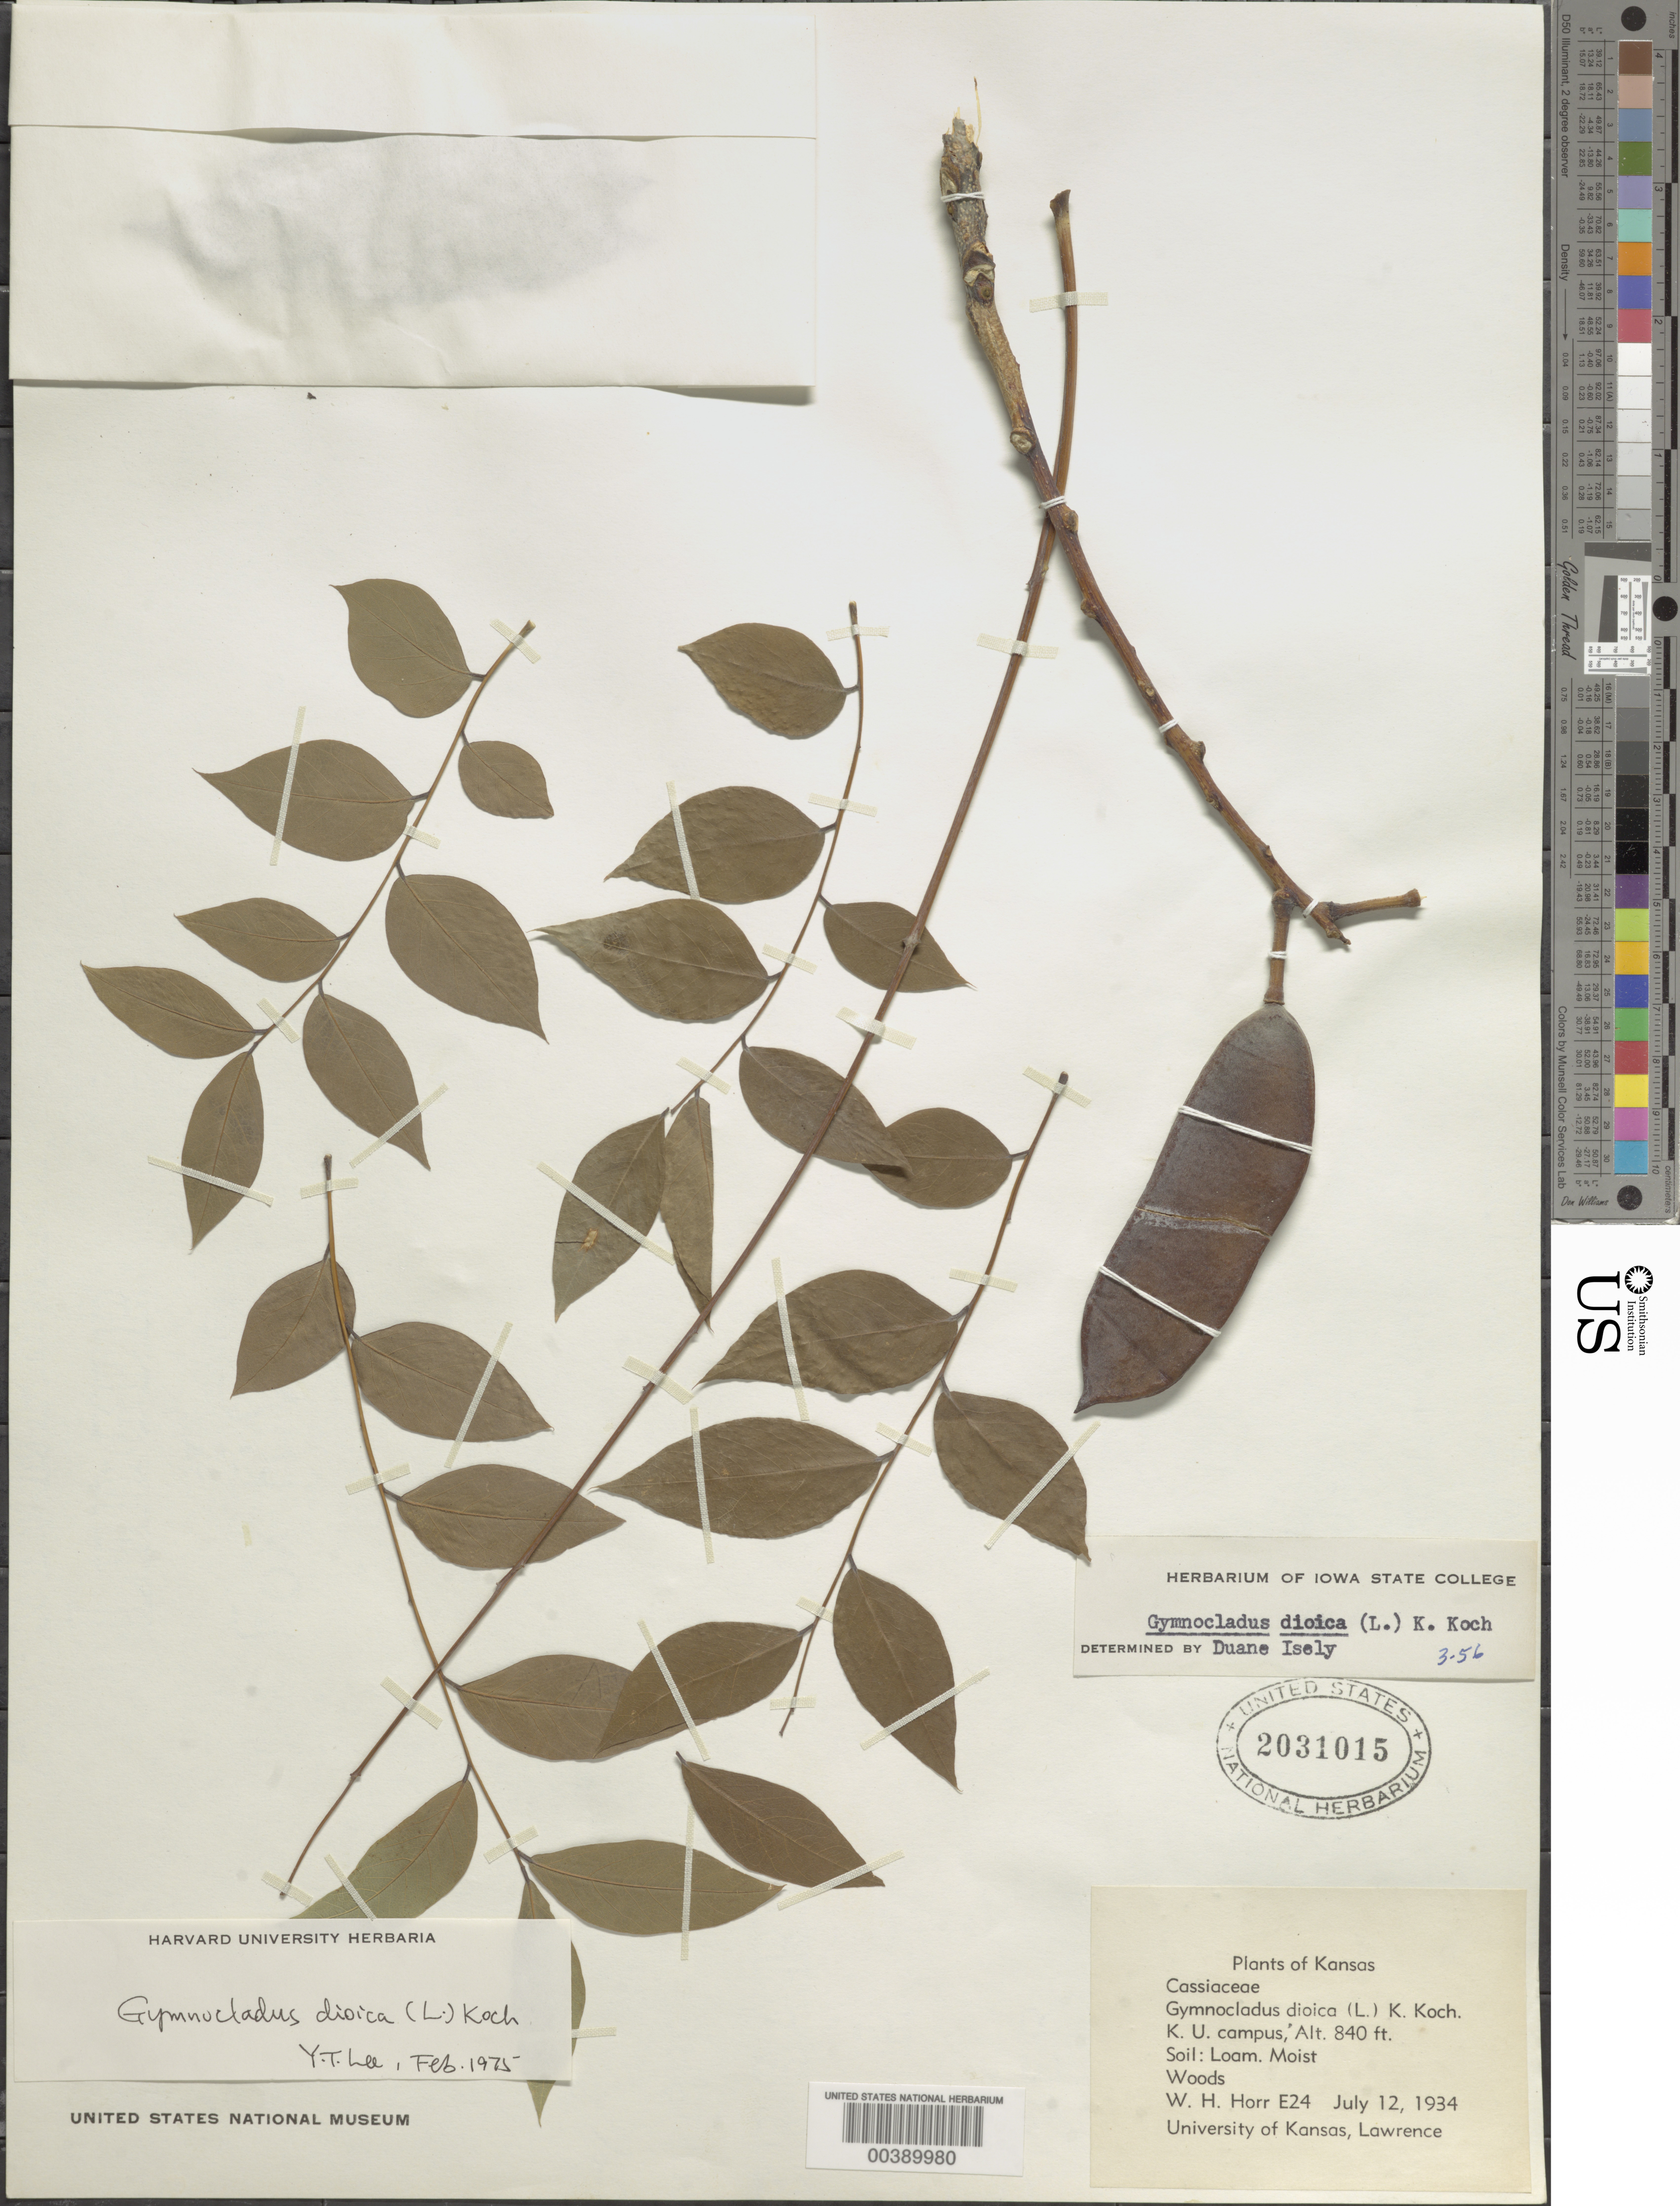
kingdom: Plantae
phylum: Tracheophyta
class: Magnoliopsida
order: Fabales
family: Fabaceae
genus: Gymnocladus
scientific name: Gymnocladus dioicus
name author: (L.) K. Koch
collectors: W. H. Horr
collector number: E24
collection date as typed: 12 Jul 1934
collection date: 1934-07-12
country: United States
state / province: Kansas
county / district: Douglas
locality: K.u. campus, lawrence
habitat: Loam soil, moist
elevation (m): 256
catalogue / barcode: US 2031015